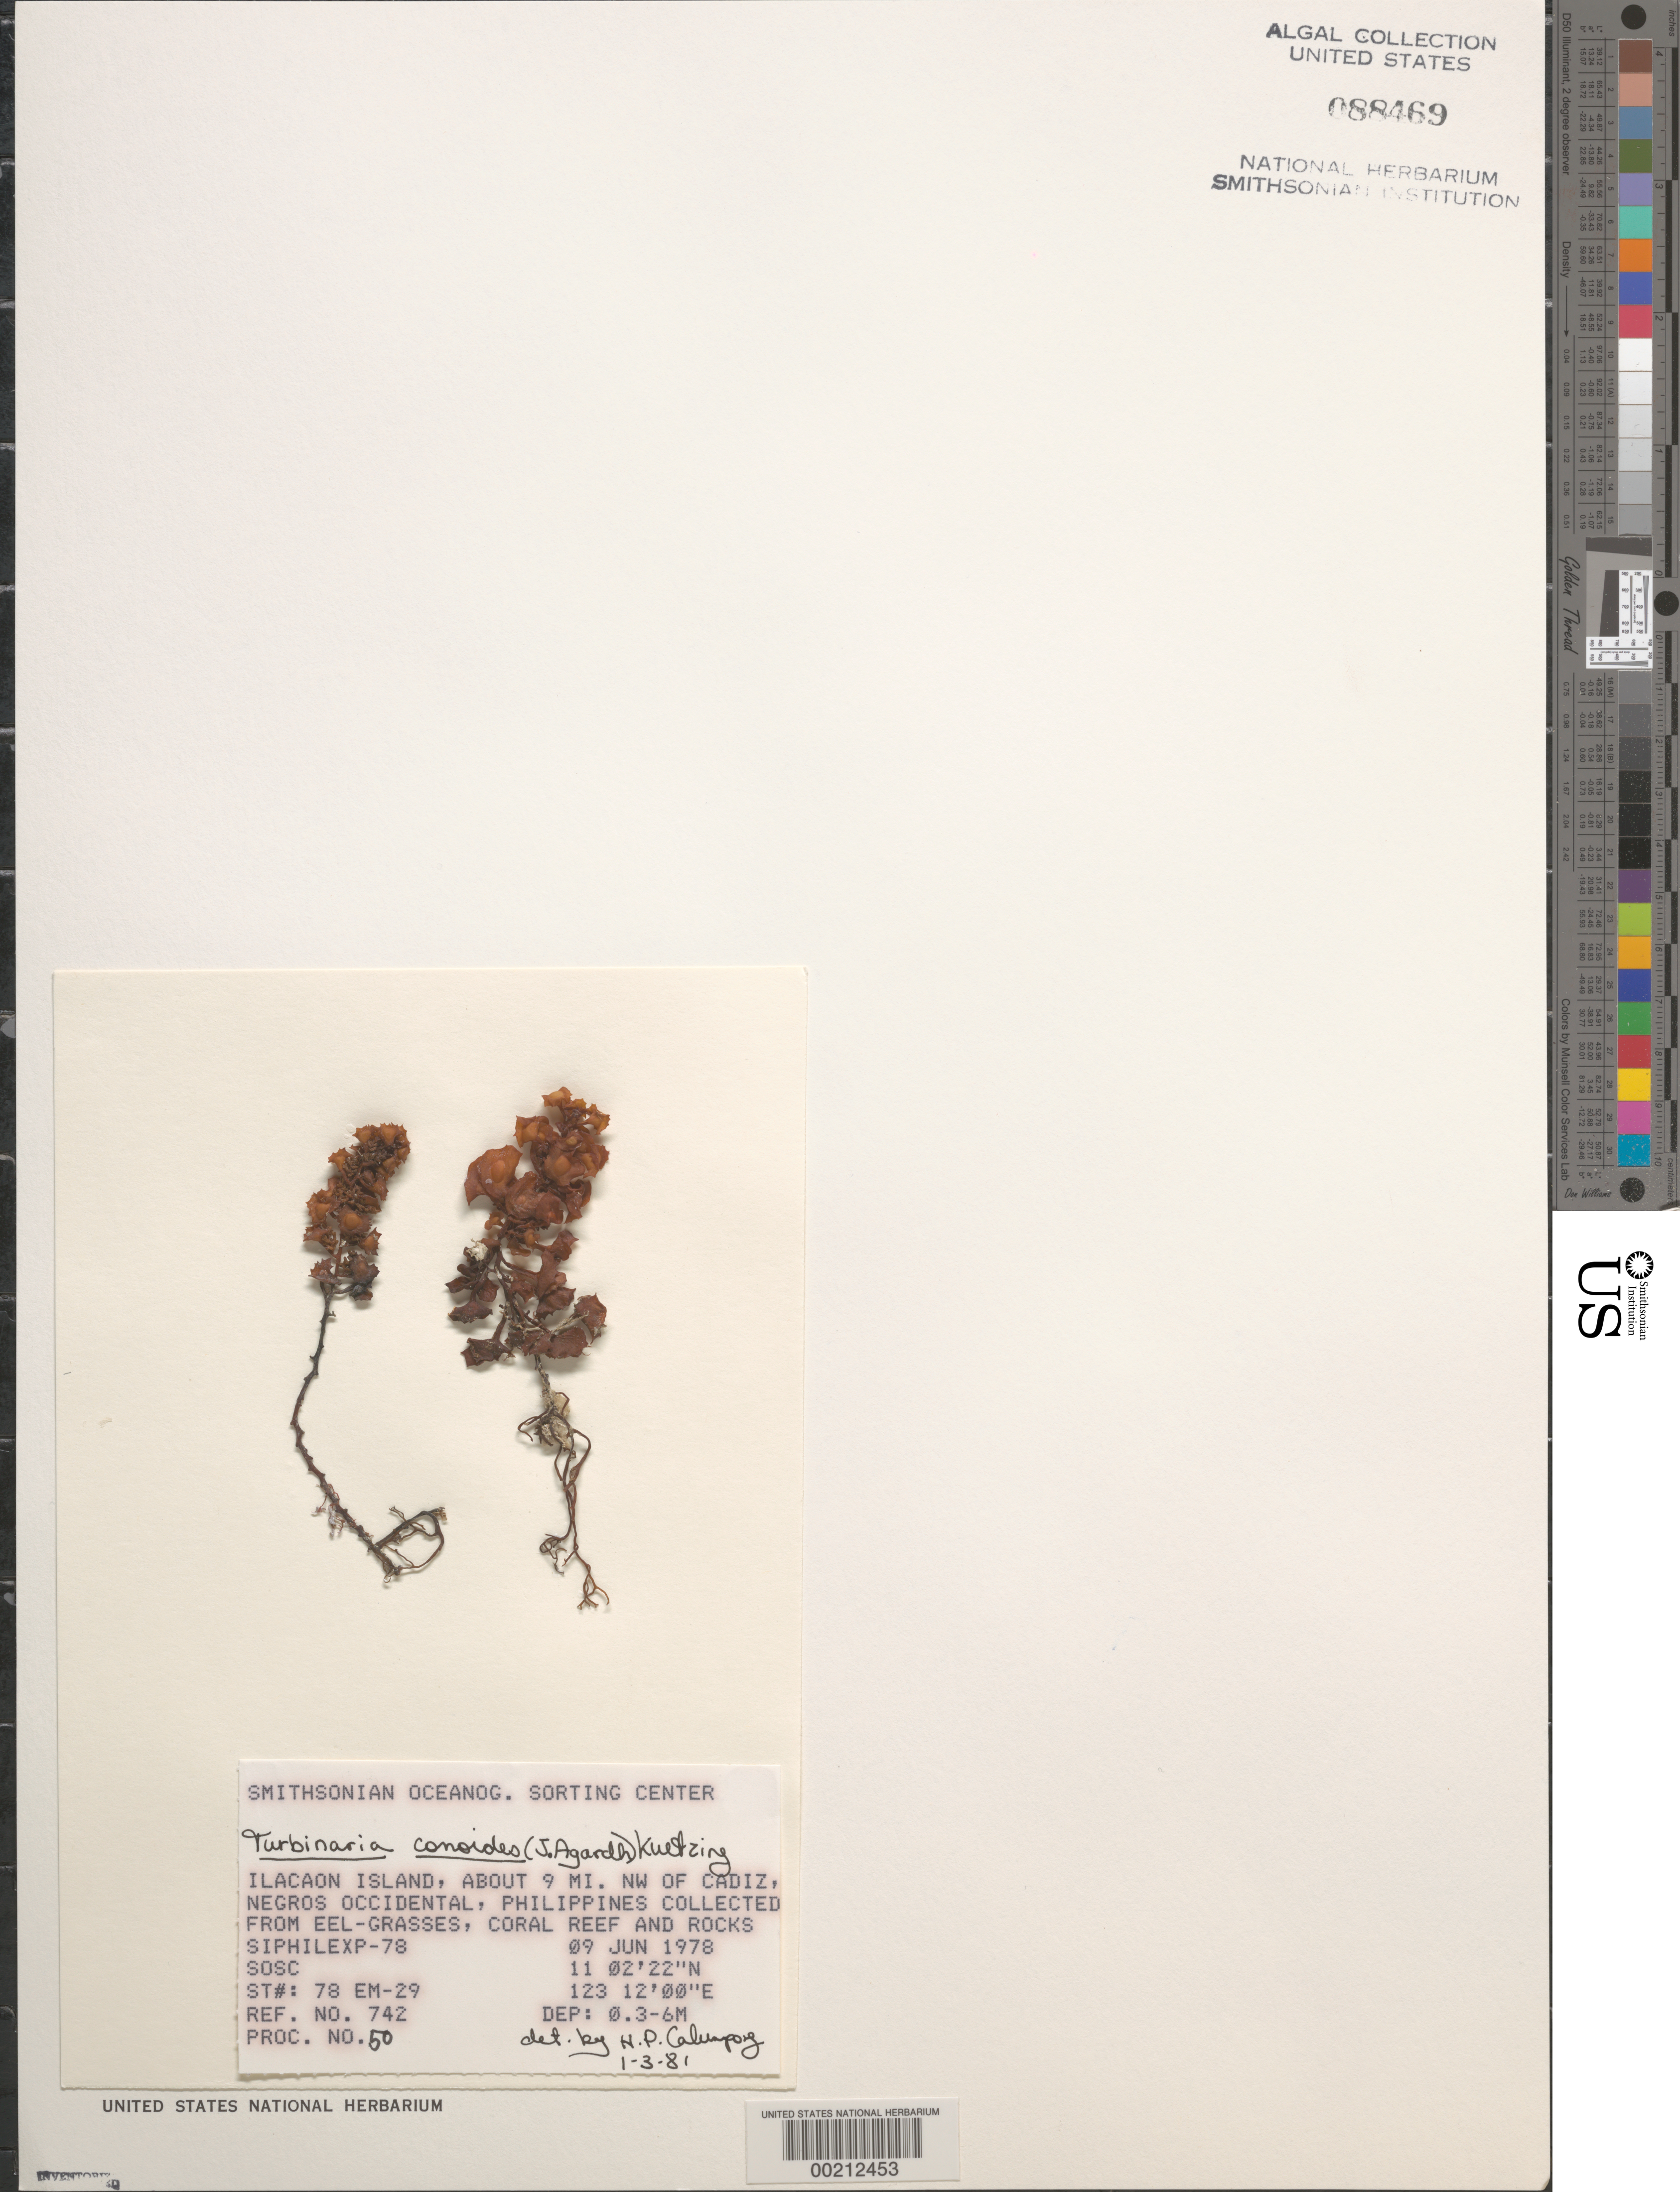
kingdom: Chromista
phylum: Ochrophyta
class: Phaeophyceae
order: Fucales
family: Sargassaceae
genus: Turbinaria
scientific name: Turbinaria conoides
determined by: Calumpong, H. P.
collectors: SOSC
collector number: Station 78 Em-29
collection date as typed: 09 Jun 1978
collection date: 1978-06-09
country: Philippines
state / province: Western Visayas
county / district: Negros Occidental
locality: Ilacaon island, northwest of cadiz, negros occidental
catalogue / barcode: US 88469